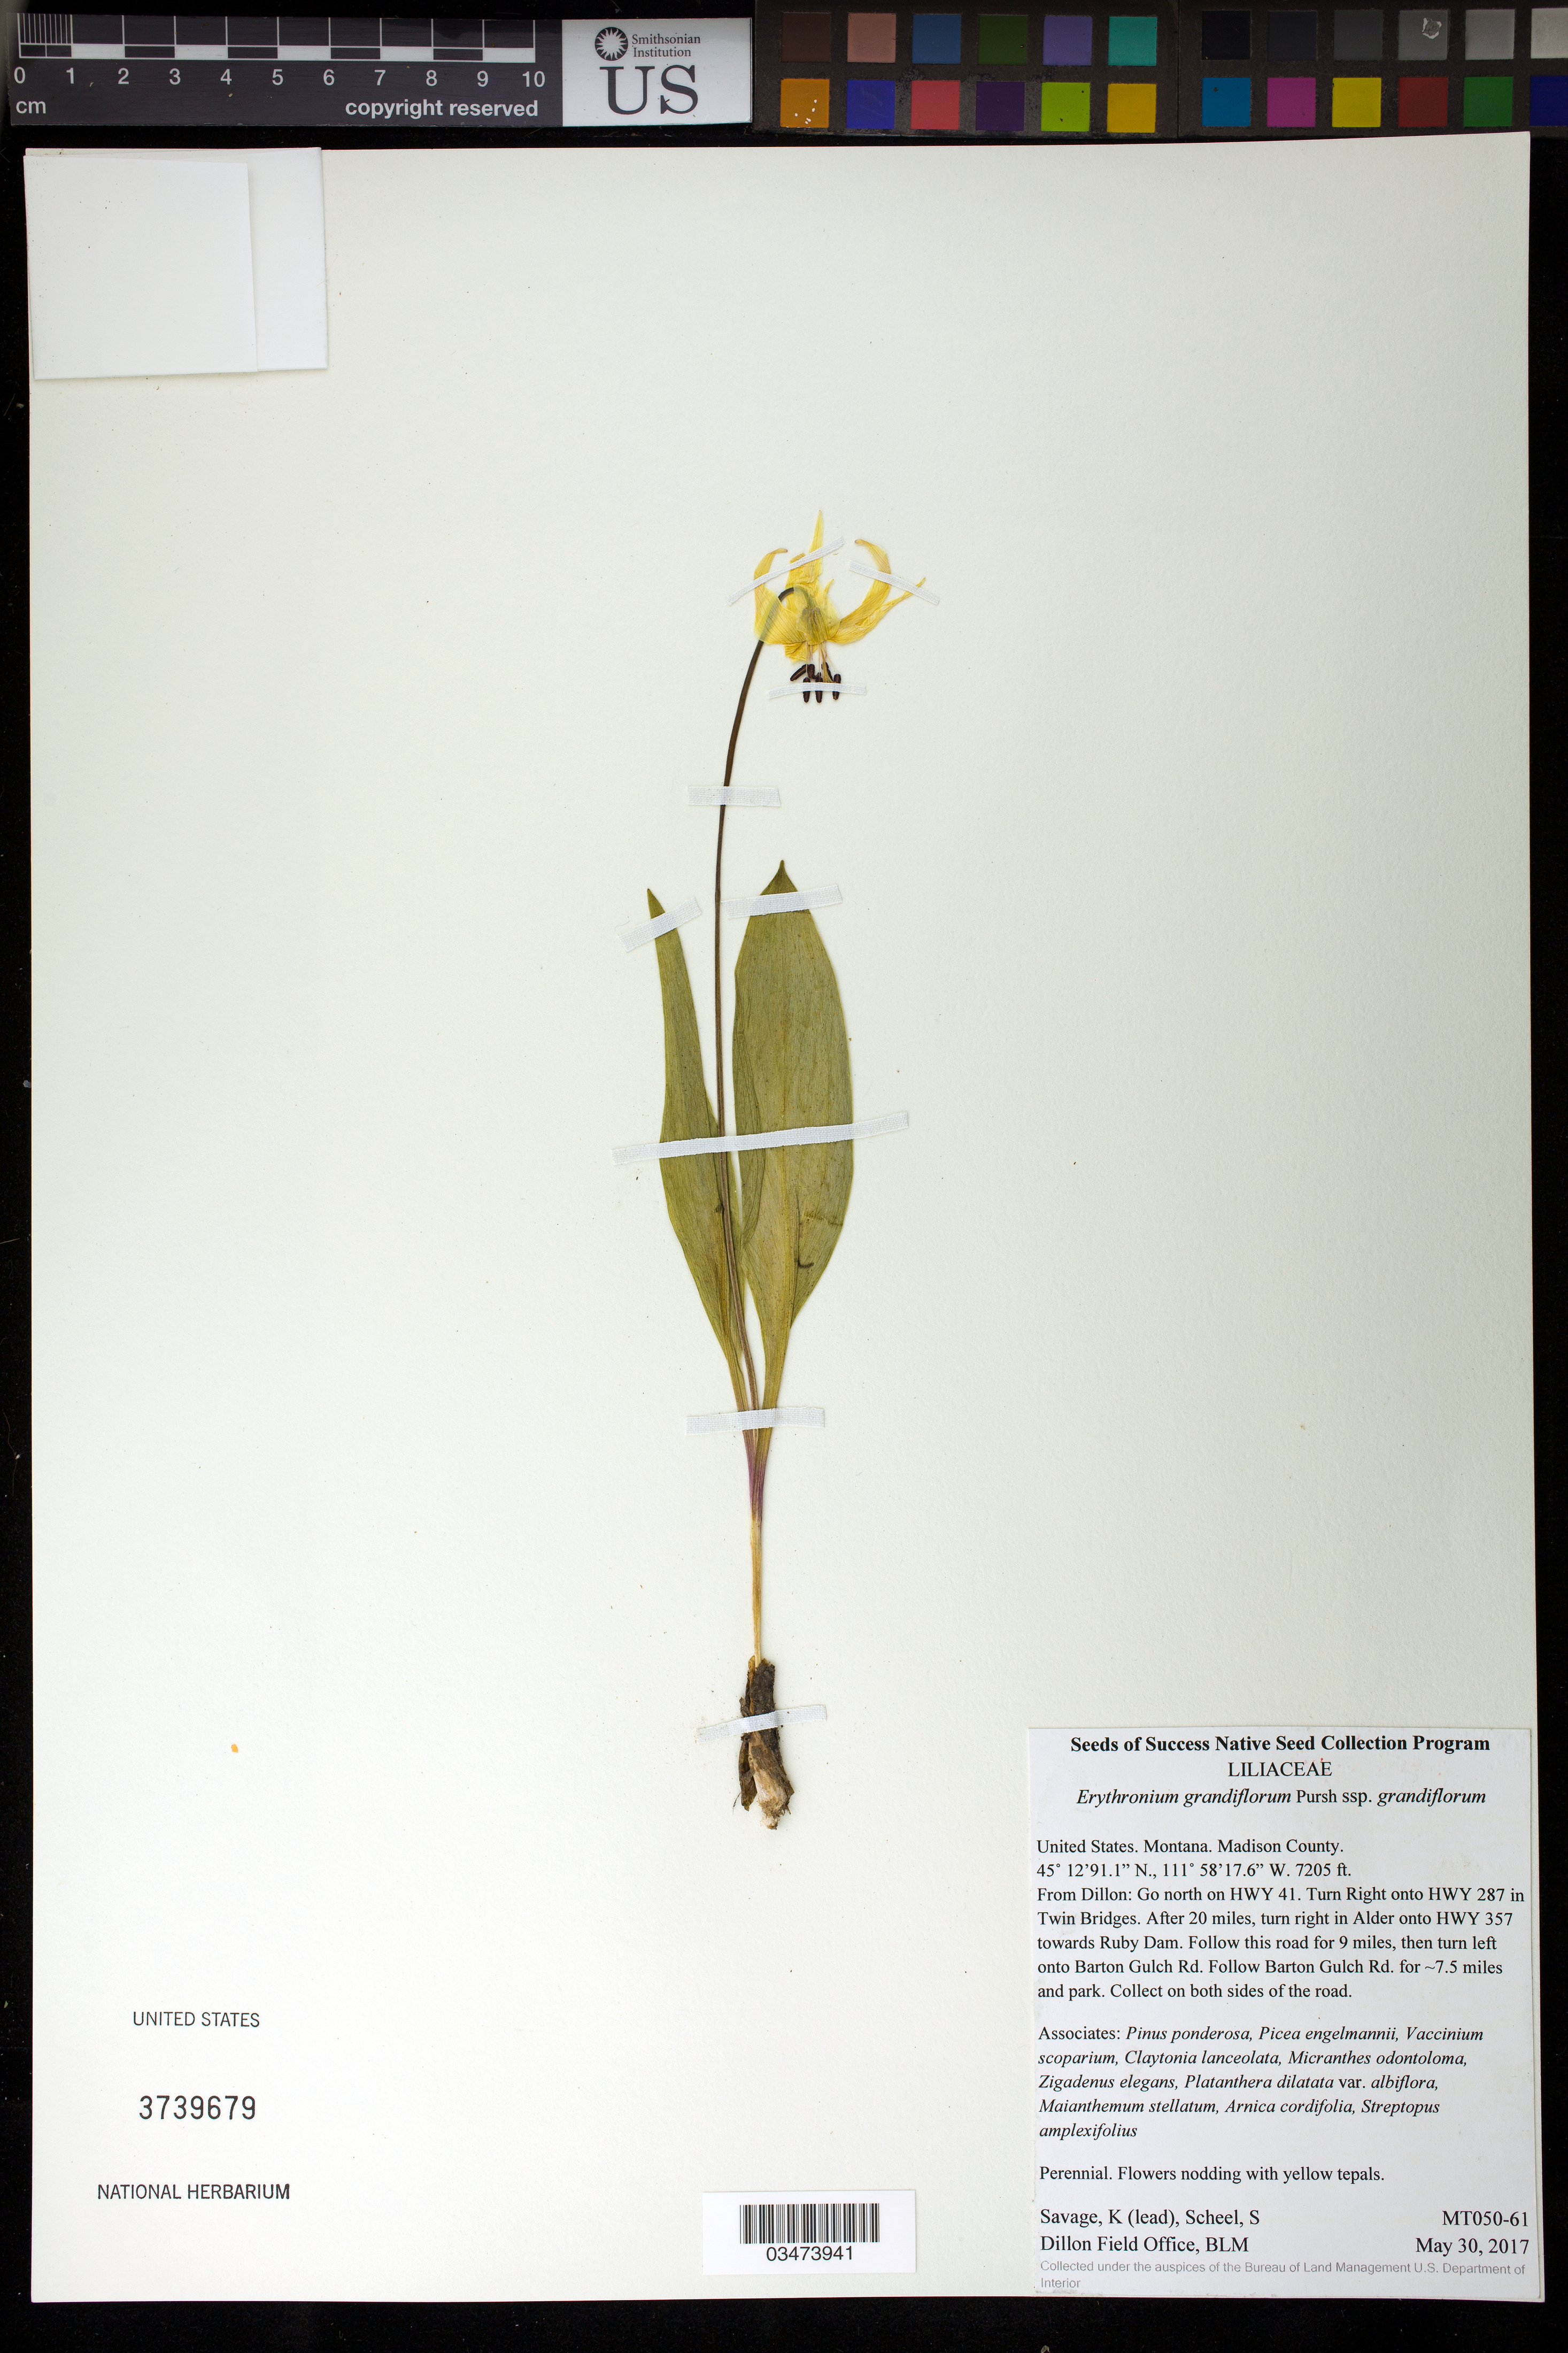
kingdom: Plantae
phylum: Tracheophyta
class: Liliopsida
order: Liliales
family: Liliaceae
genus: Erythronium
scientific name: Erythronium grandiflorum subsp. grandiflorum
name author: Pursh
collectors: K. Savage & S. Scheel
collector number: MT050-61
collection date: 2017-05-30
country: United States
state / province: Montana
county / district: Madison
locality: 7.5 mi. on Barton Gulch Rd.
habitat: Rocky Mountain Subalpine Dry-Mesic Spruce-Pine Forest and Woodland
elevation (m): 2196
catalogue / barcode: US 3739679